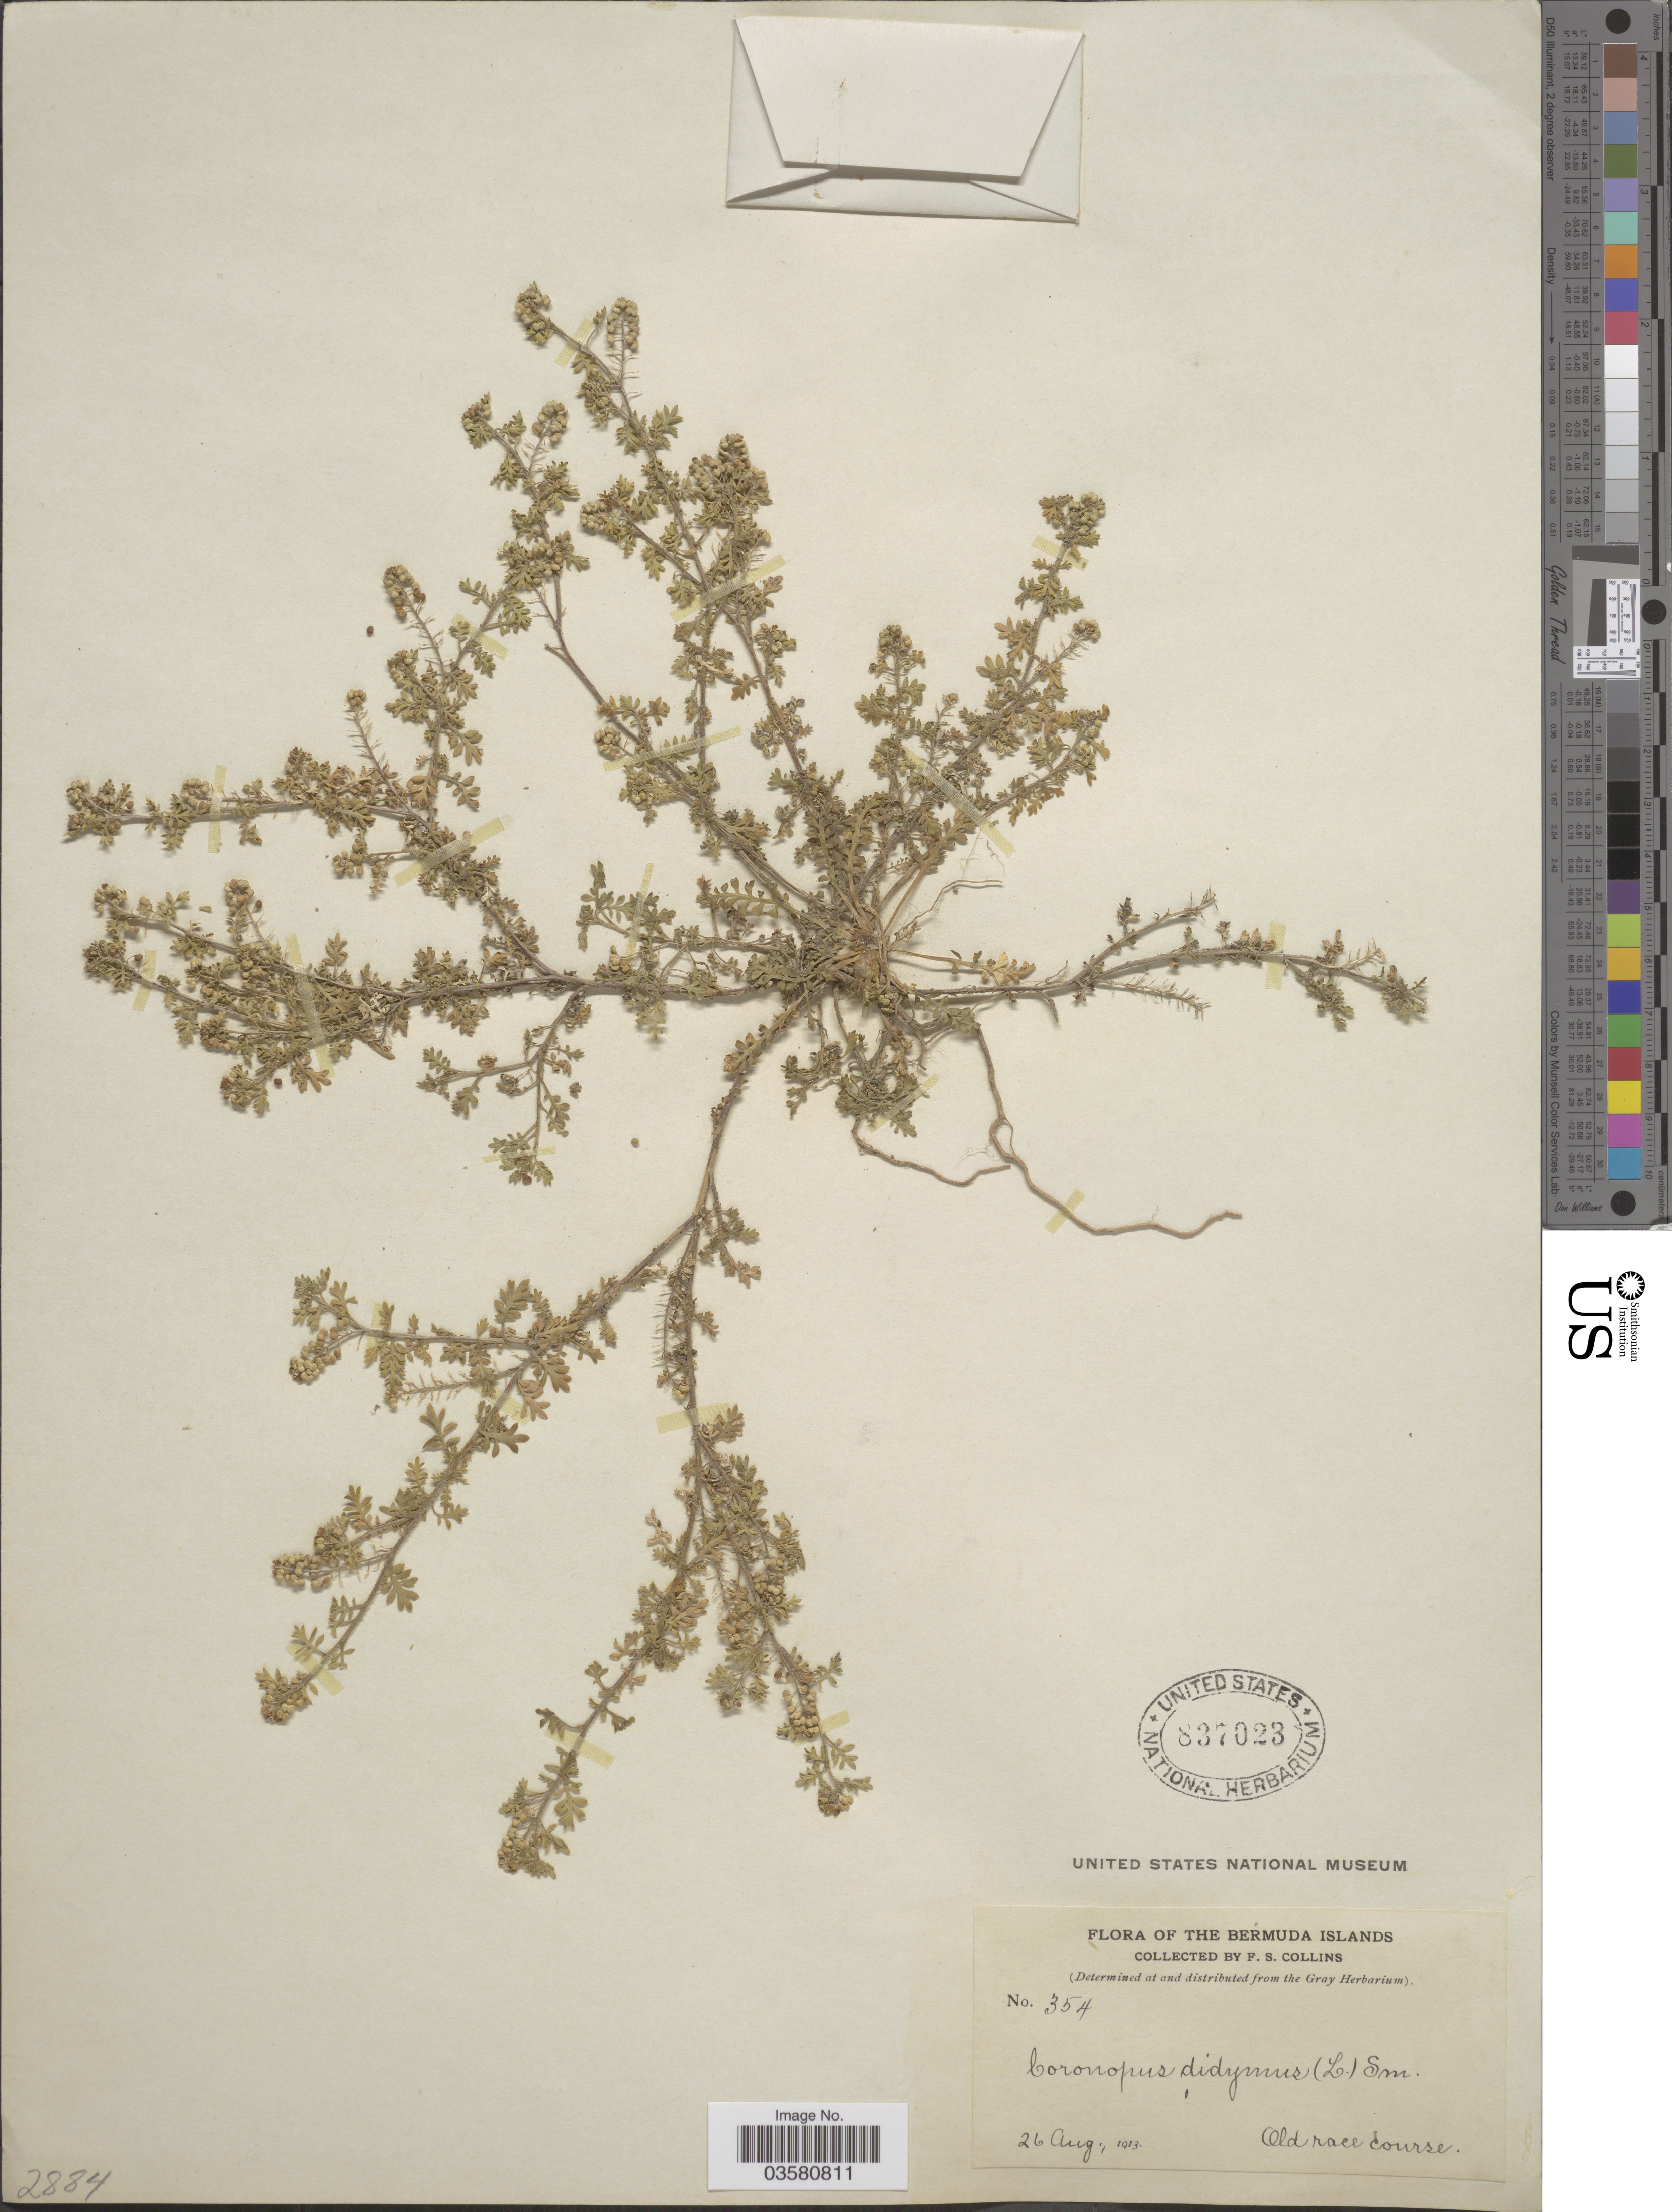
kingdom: Plantae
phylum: Tracheophyta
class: Magnoliopsida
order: Brassicales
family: Brassicaceae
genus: Lepidium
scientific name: Lepidium didymum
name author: L.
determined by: Strong, M. T., (US), Smithsonian Institution - National Museum of Natural History (UNITED STATES)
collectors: F. Collins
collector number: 354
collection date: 1913-08-26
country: Bermuda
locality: The Bermuda Islands. Old race course.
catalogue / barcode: US 837023